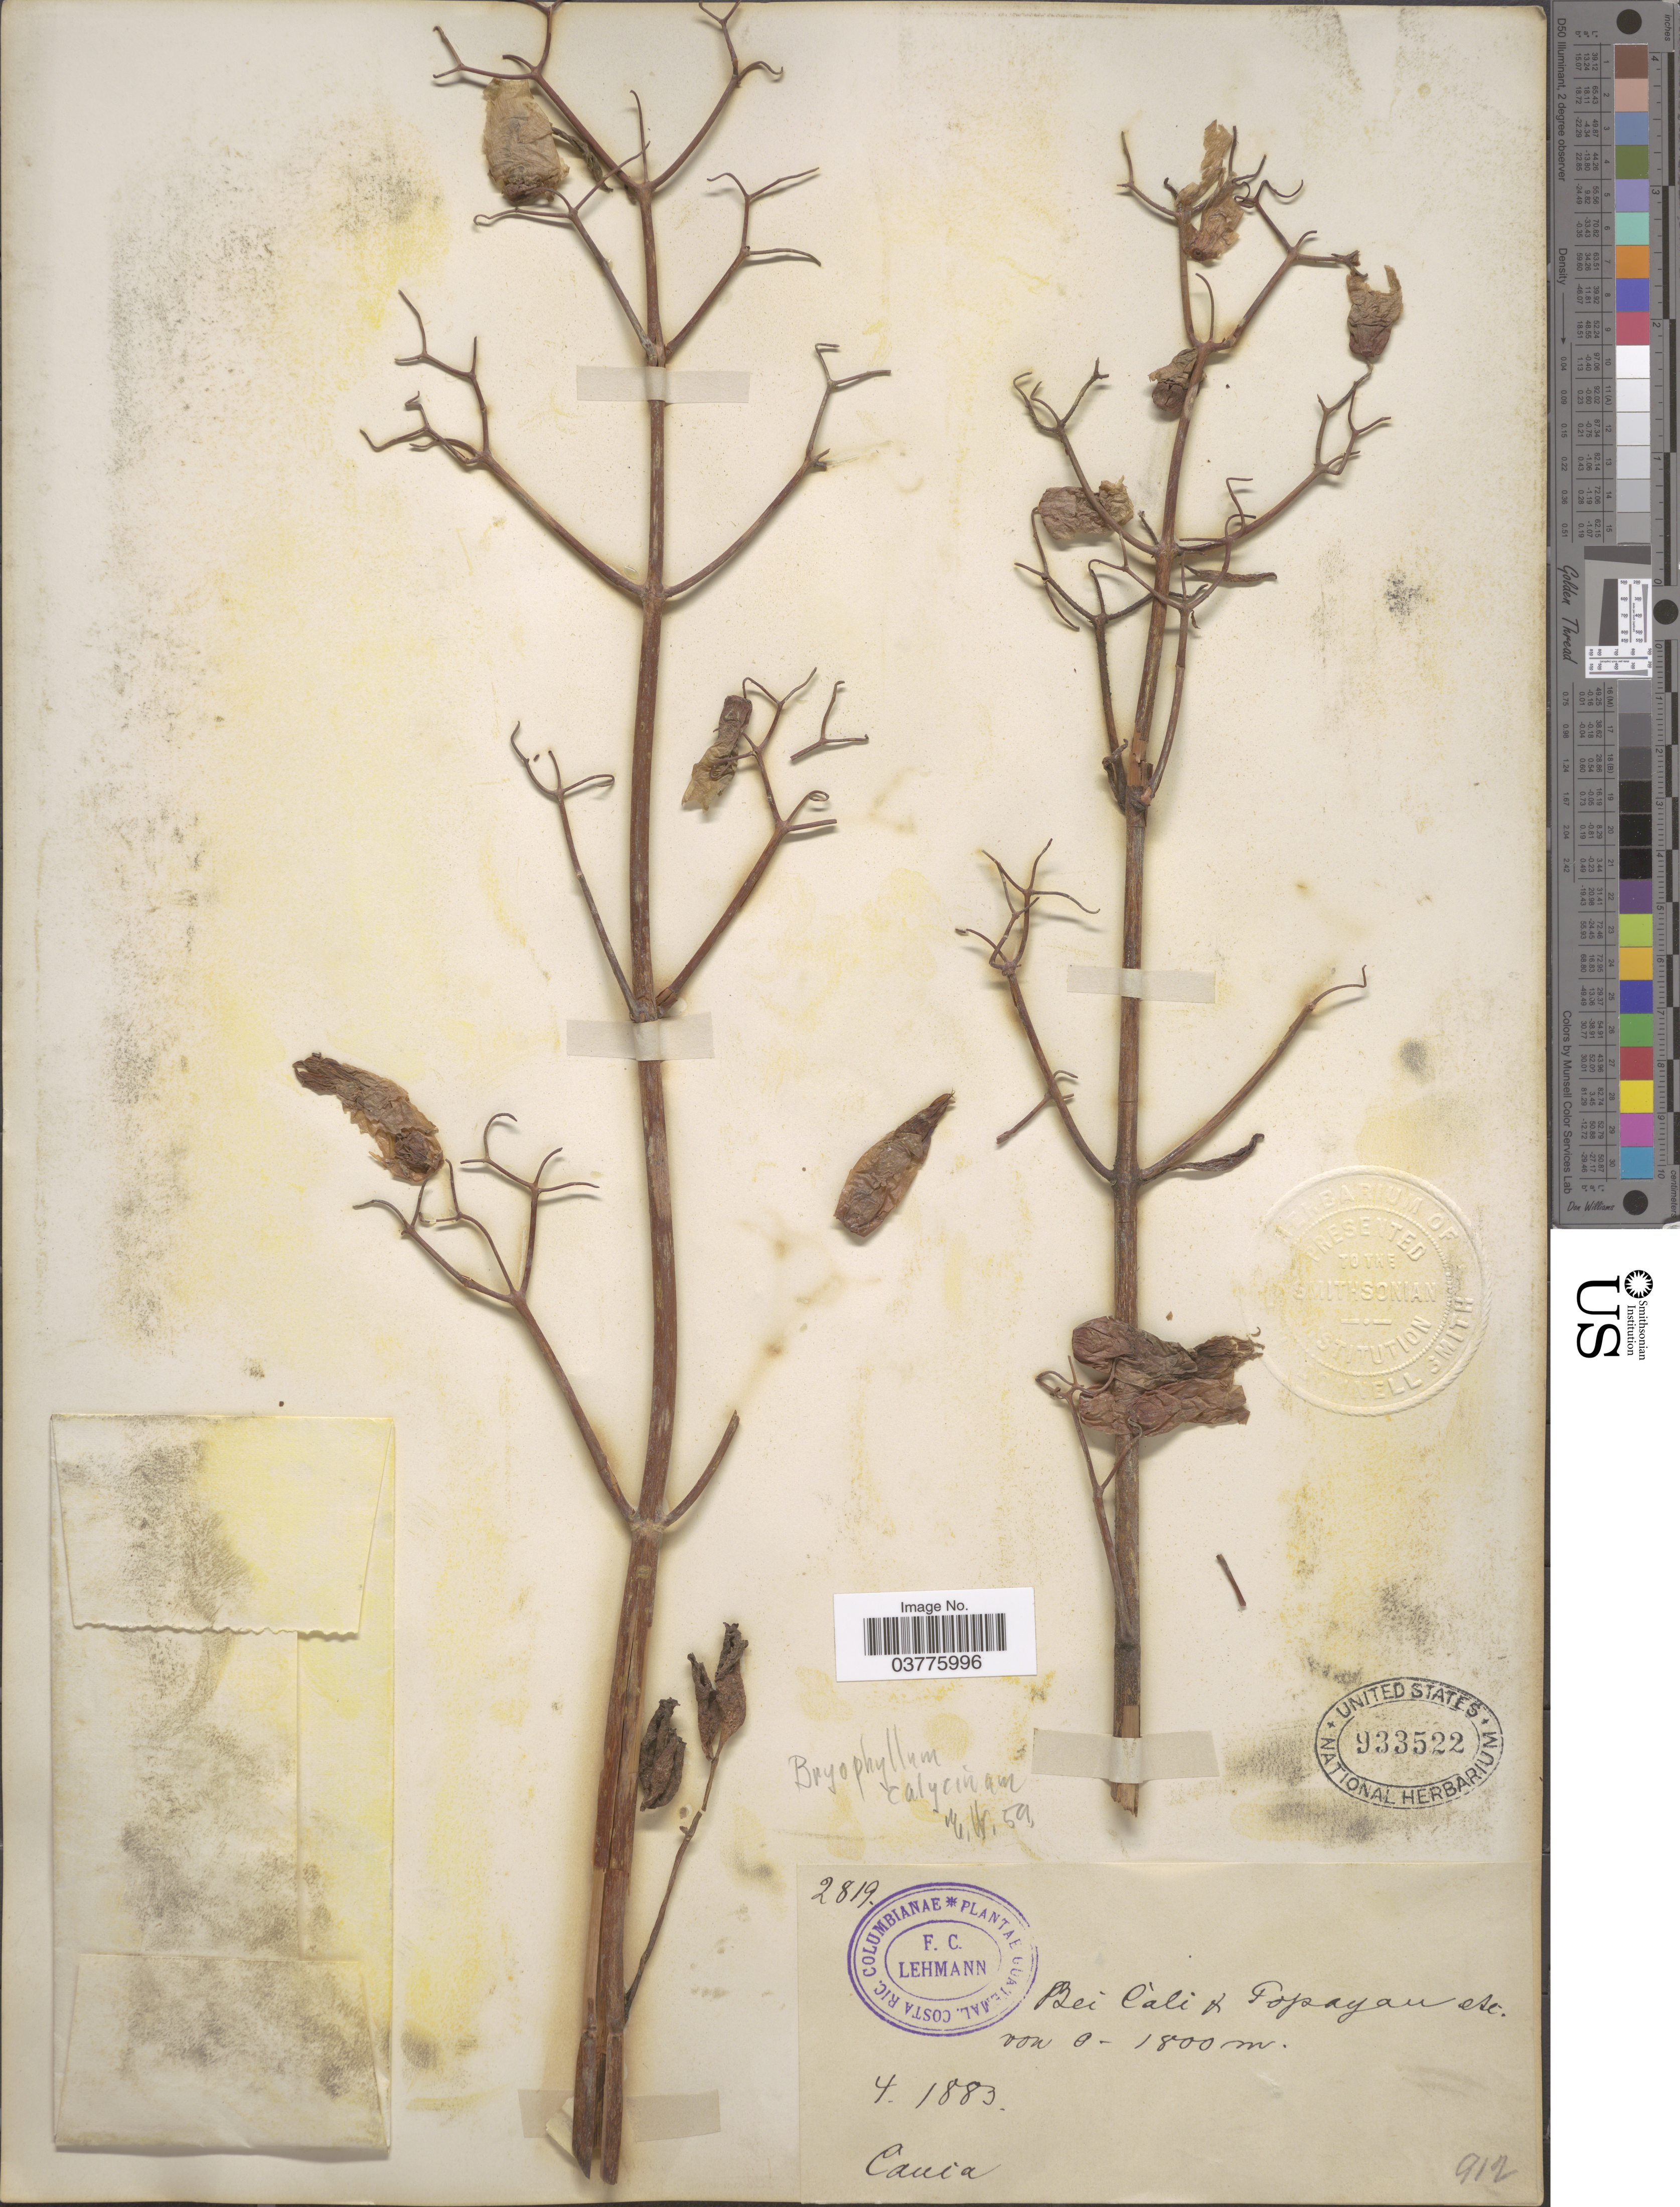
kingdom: Plantae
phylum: Tracheophyta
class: Magnoliopsida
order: Saxifragales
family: Crassulaceae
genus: Kalanchoe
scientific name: Kalanchoe pinnata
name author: (Lam.) Pers.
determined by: Strong, Mark T., (BOT), Smithsonian Institution - National Museum of Natural History (UNITED STATES)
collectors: F. C. Lehmann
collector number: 2819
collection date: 1883-04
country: Colombia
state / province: Cauca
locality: Bei Càli & Popayan etc.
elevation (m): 0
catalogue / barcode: US 933522